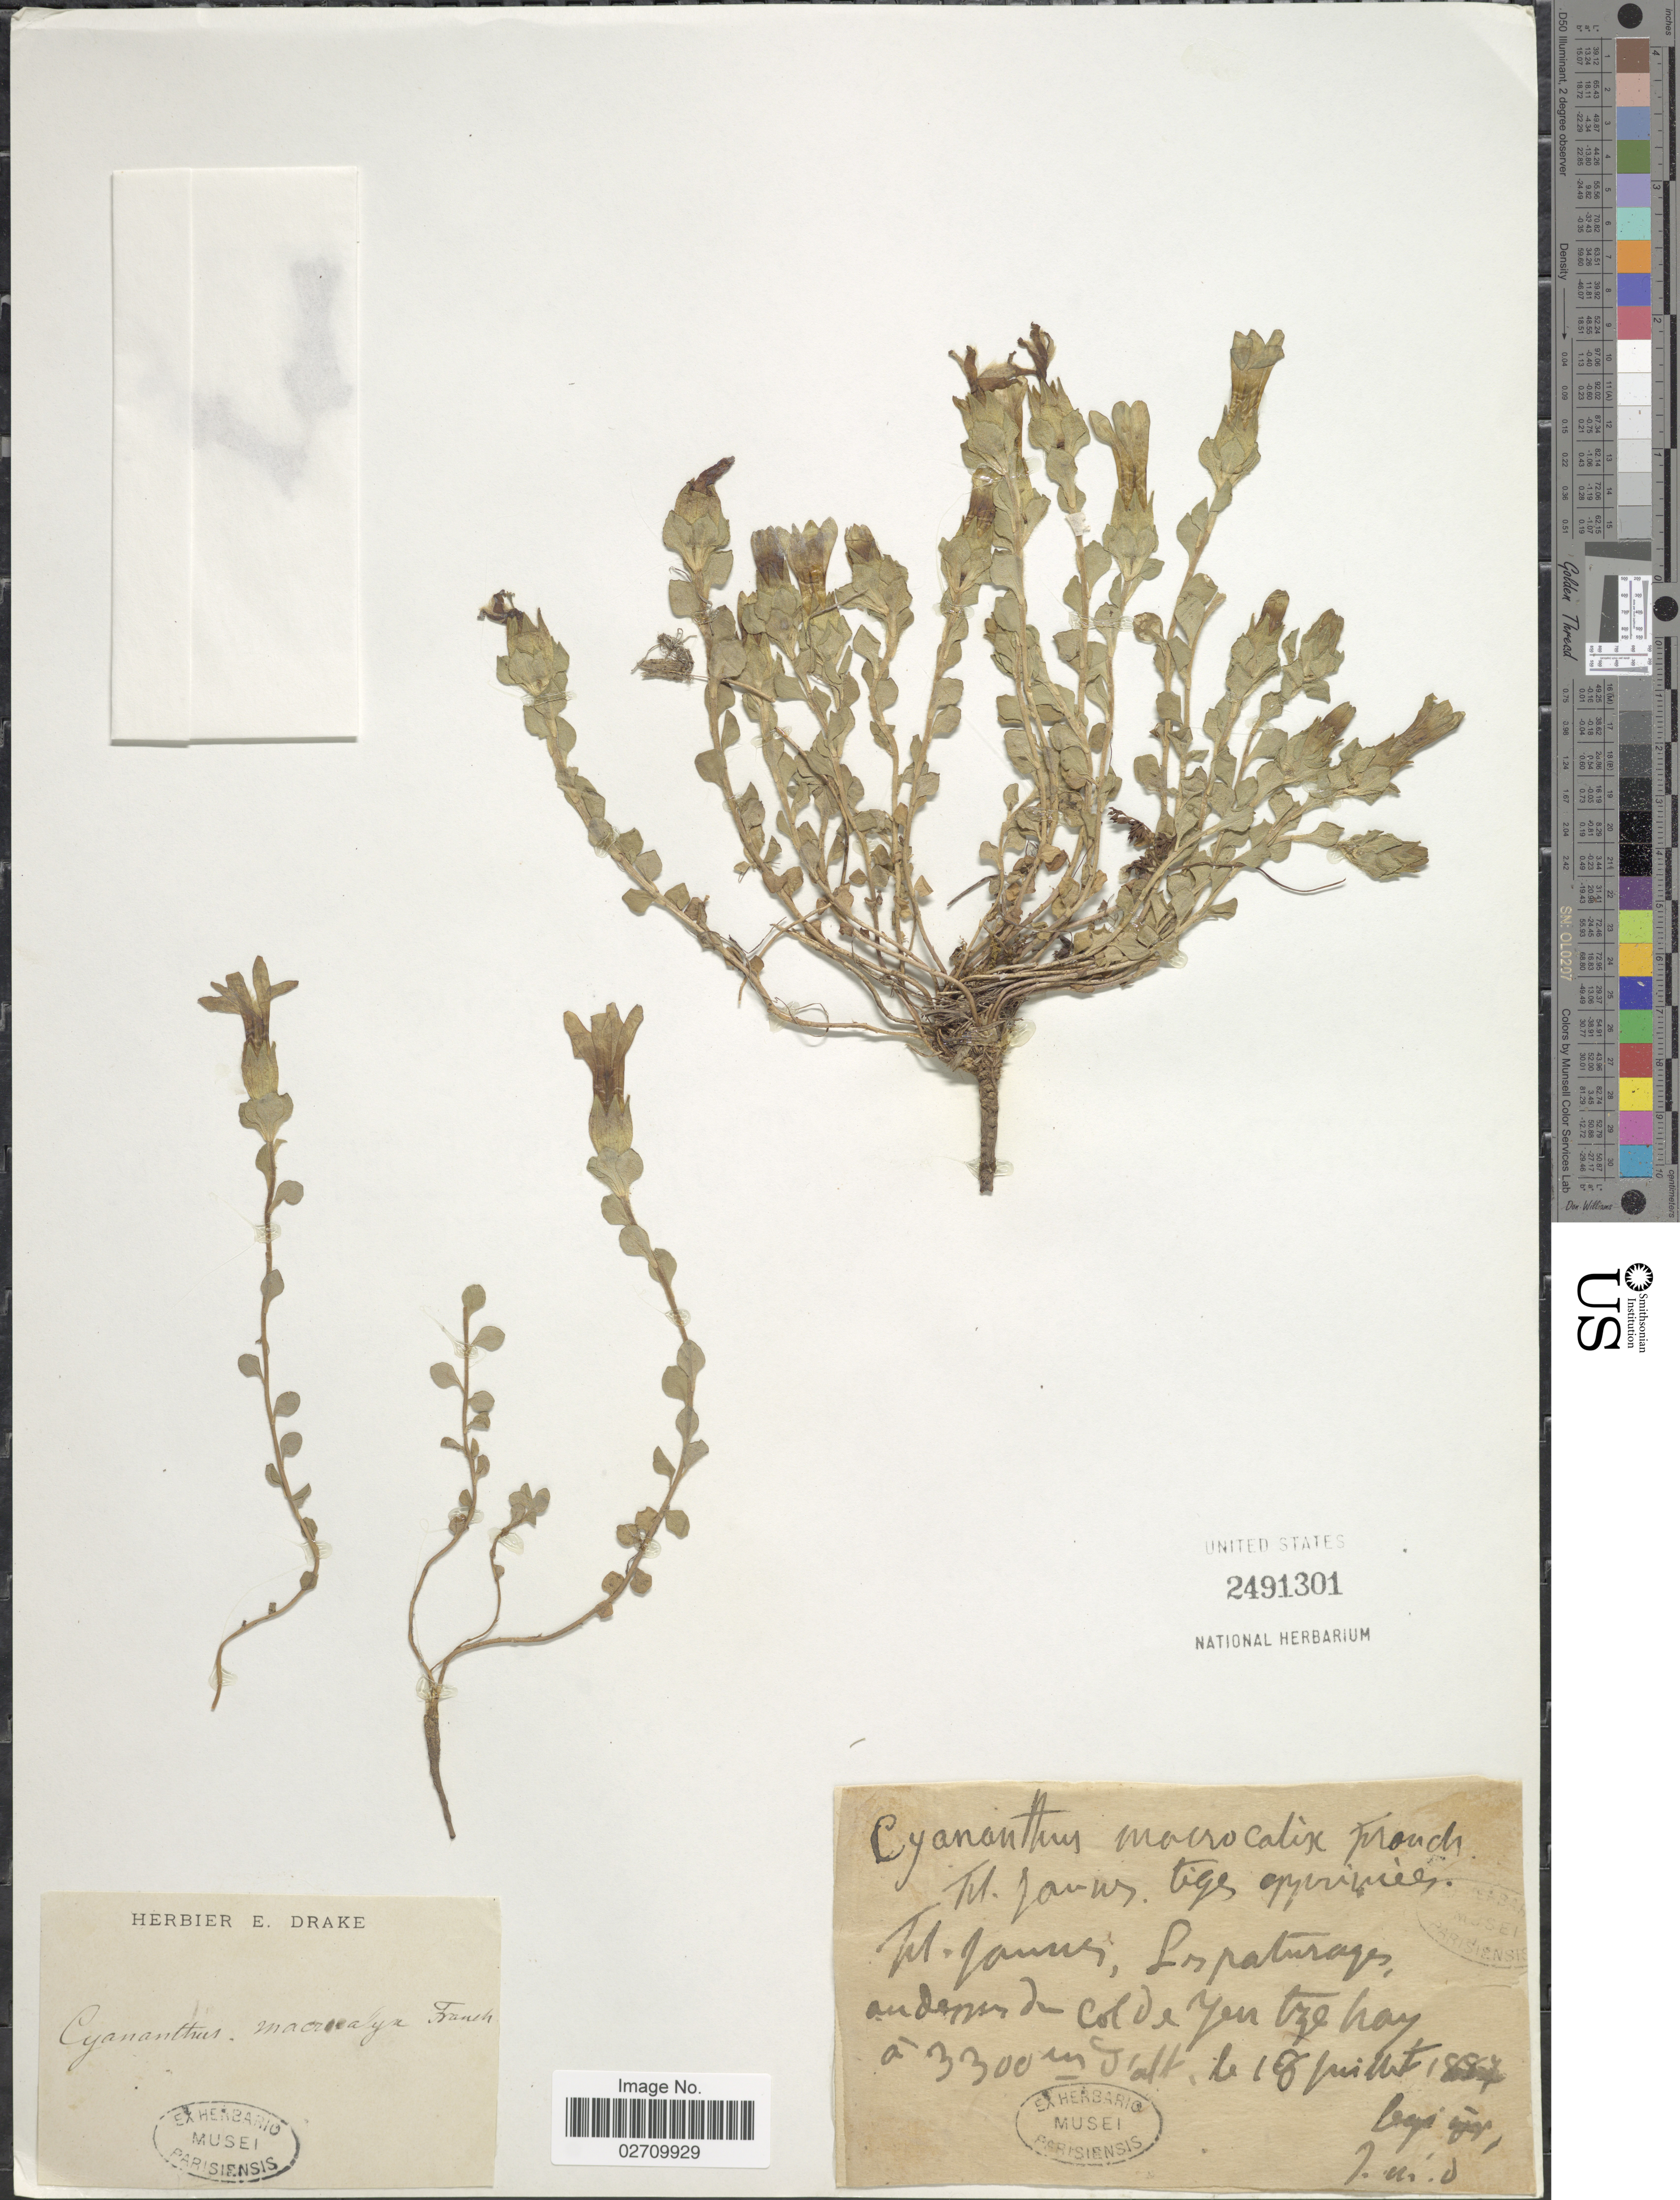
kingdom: Plantae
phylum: Tracheophyta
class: Magnoliopsida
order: Asterales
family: Campanulaceae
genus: Cyananthus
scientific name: Cyananthus macrocalyx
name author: Franch.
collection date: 1887-07-18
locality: [illegible text] Col de Yentze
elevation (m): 3300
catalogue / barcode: US 2491301